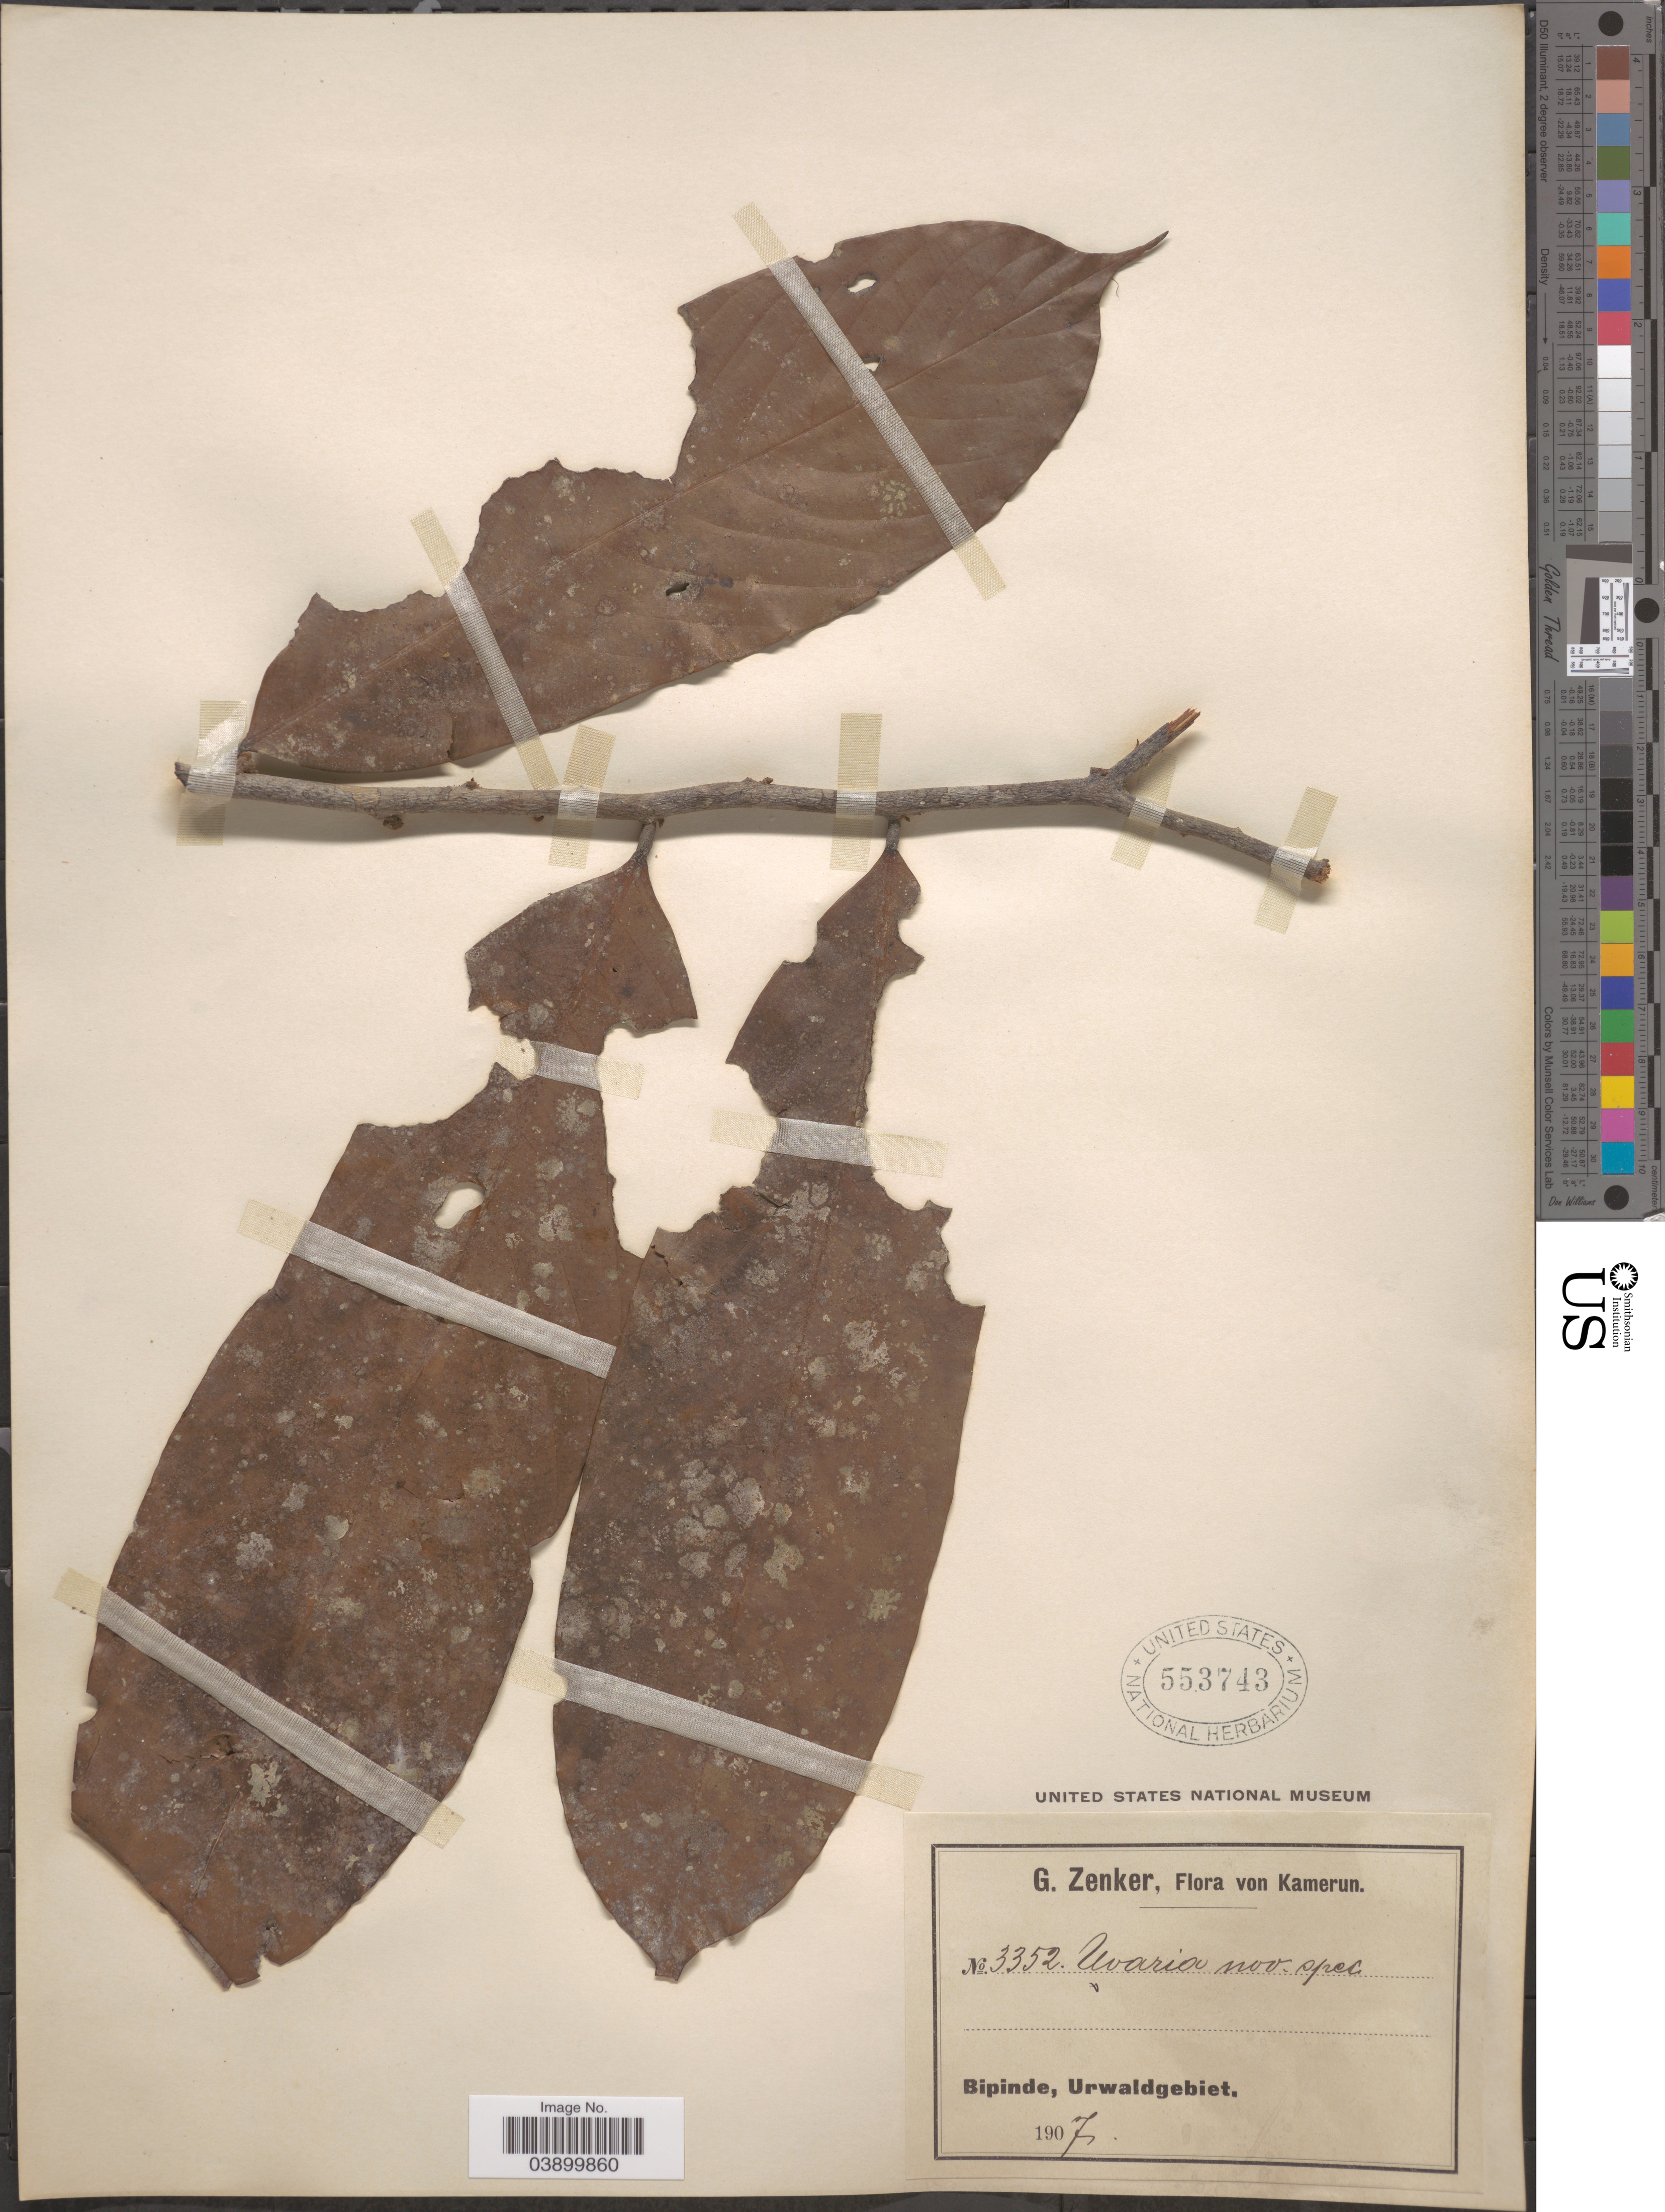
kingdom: Plantae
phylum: Tracheophyta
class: Magnoliopsida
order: Magnoliales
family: Annonaceae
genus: Uvaria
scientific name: Uvaria sp.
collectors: G. A. Zenker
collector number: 3352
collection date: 1907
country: Cameroon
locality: Bipinde, Urwaldgebiet.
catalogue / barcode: US 553743